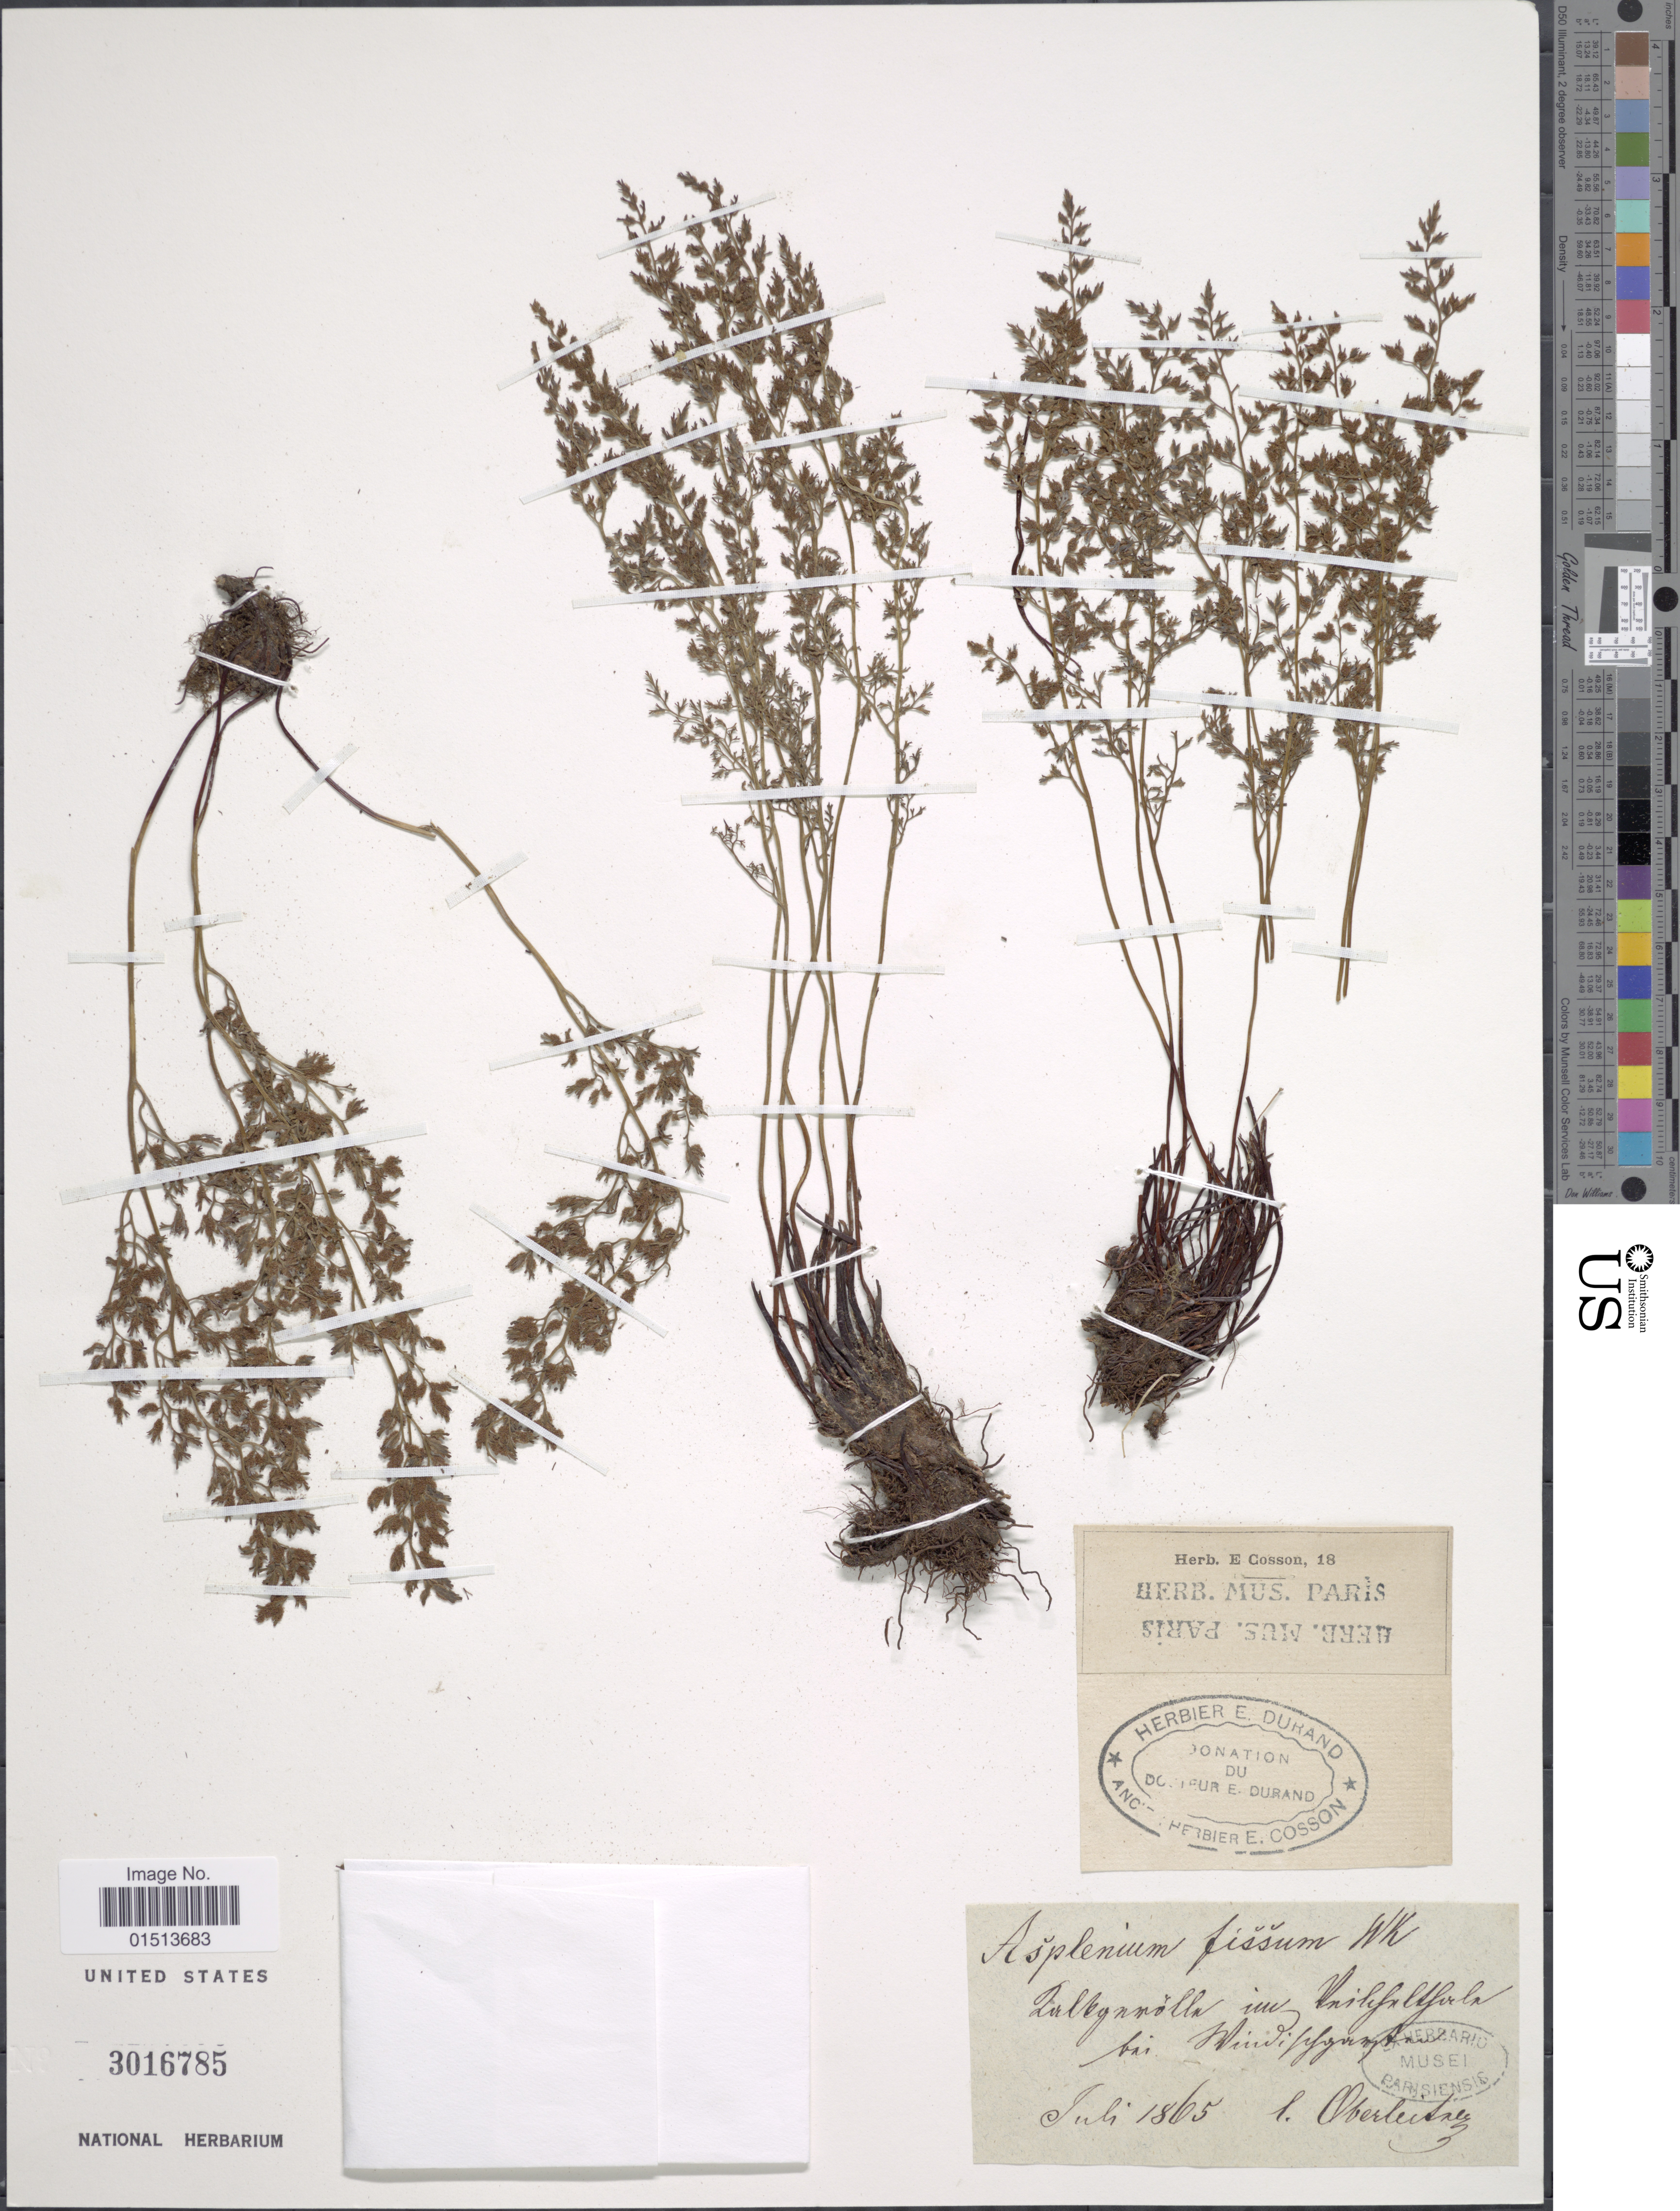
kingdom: Plantae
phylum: Tracheophyta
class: Polypodiopsida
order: Polypodiales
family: Aspleniaceae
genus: Asplenium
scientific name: Asplenium fissum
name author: Willd.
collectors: Oberleitner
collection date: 1865-07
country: Austria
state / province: Oberosterreich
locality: Zulkynnolla im Knilifilflola bai Heindifyfynitau. [interpreted]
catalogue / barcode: US 3016785